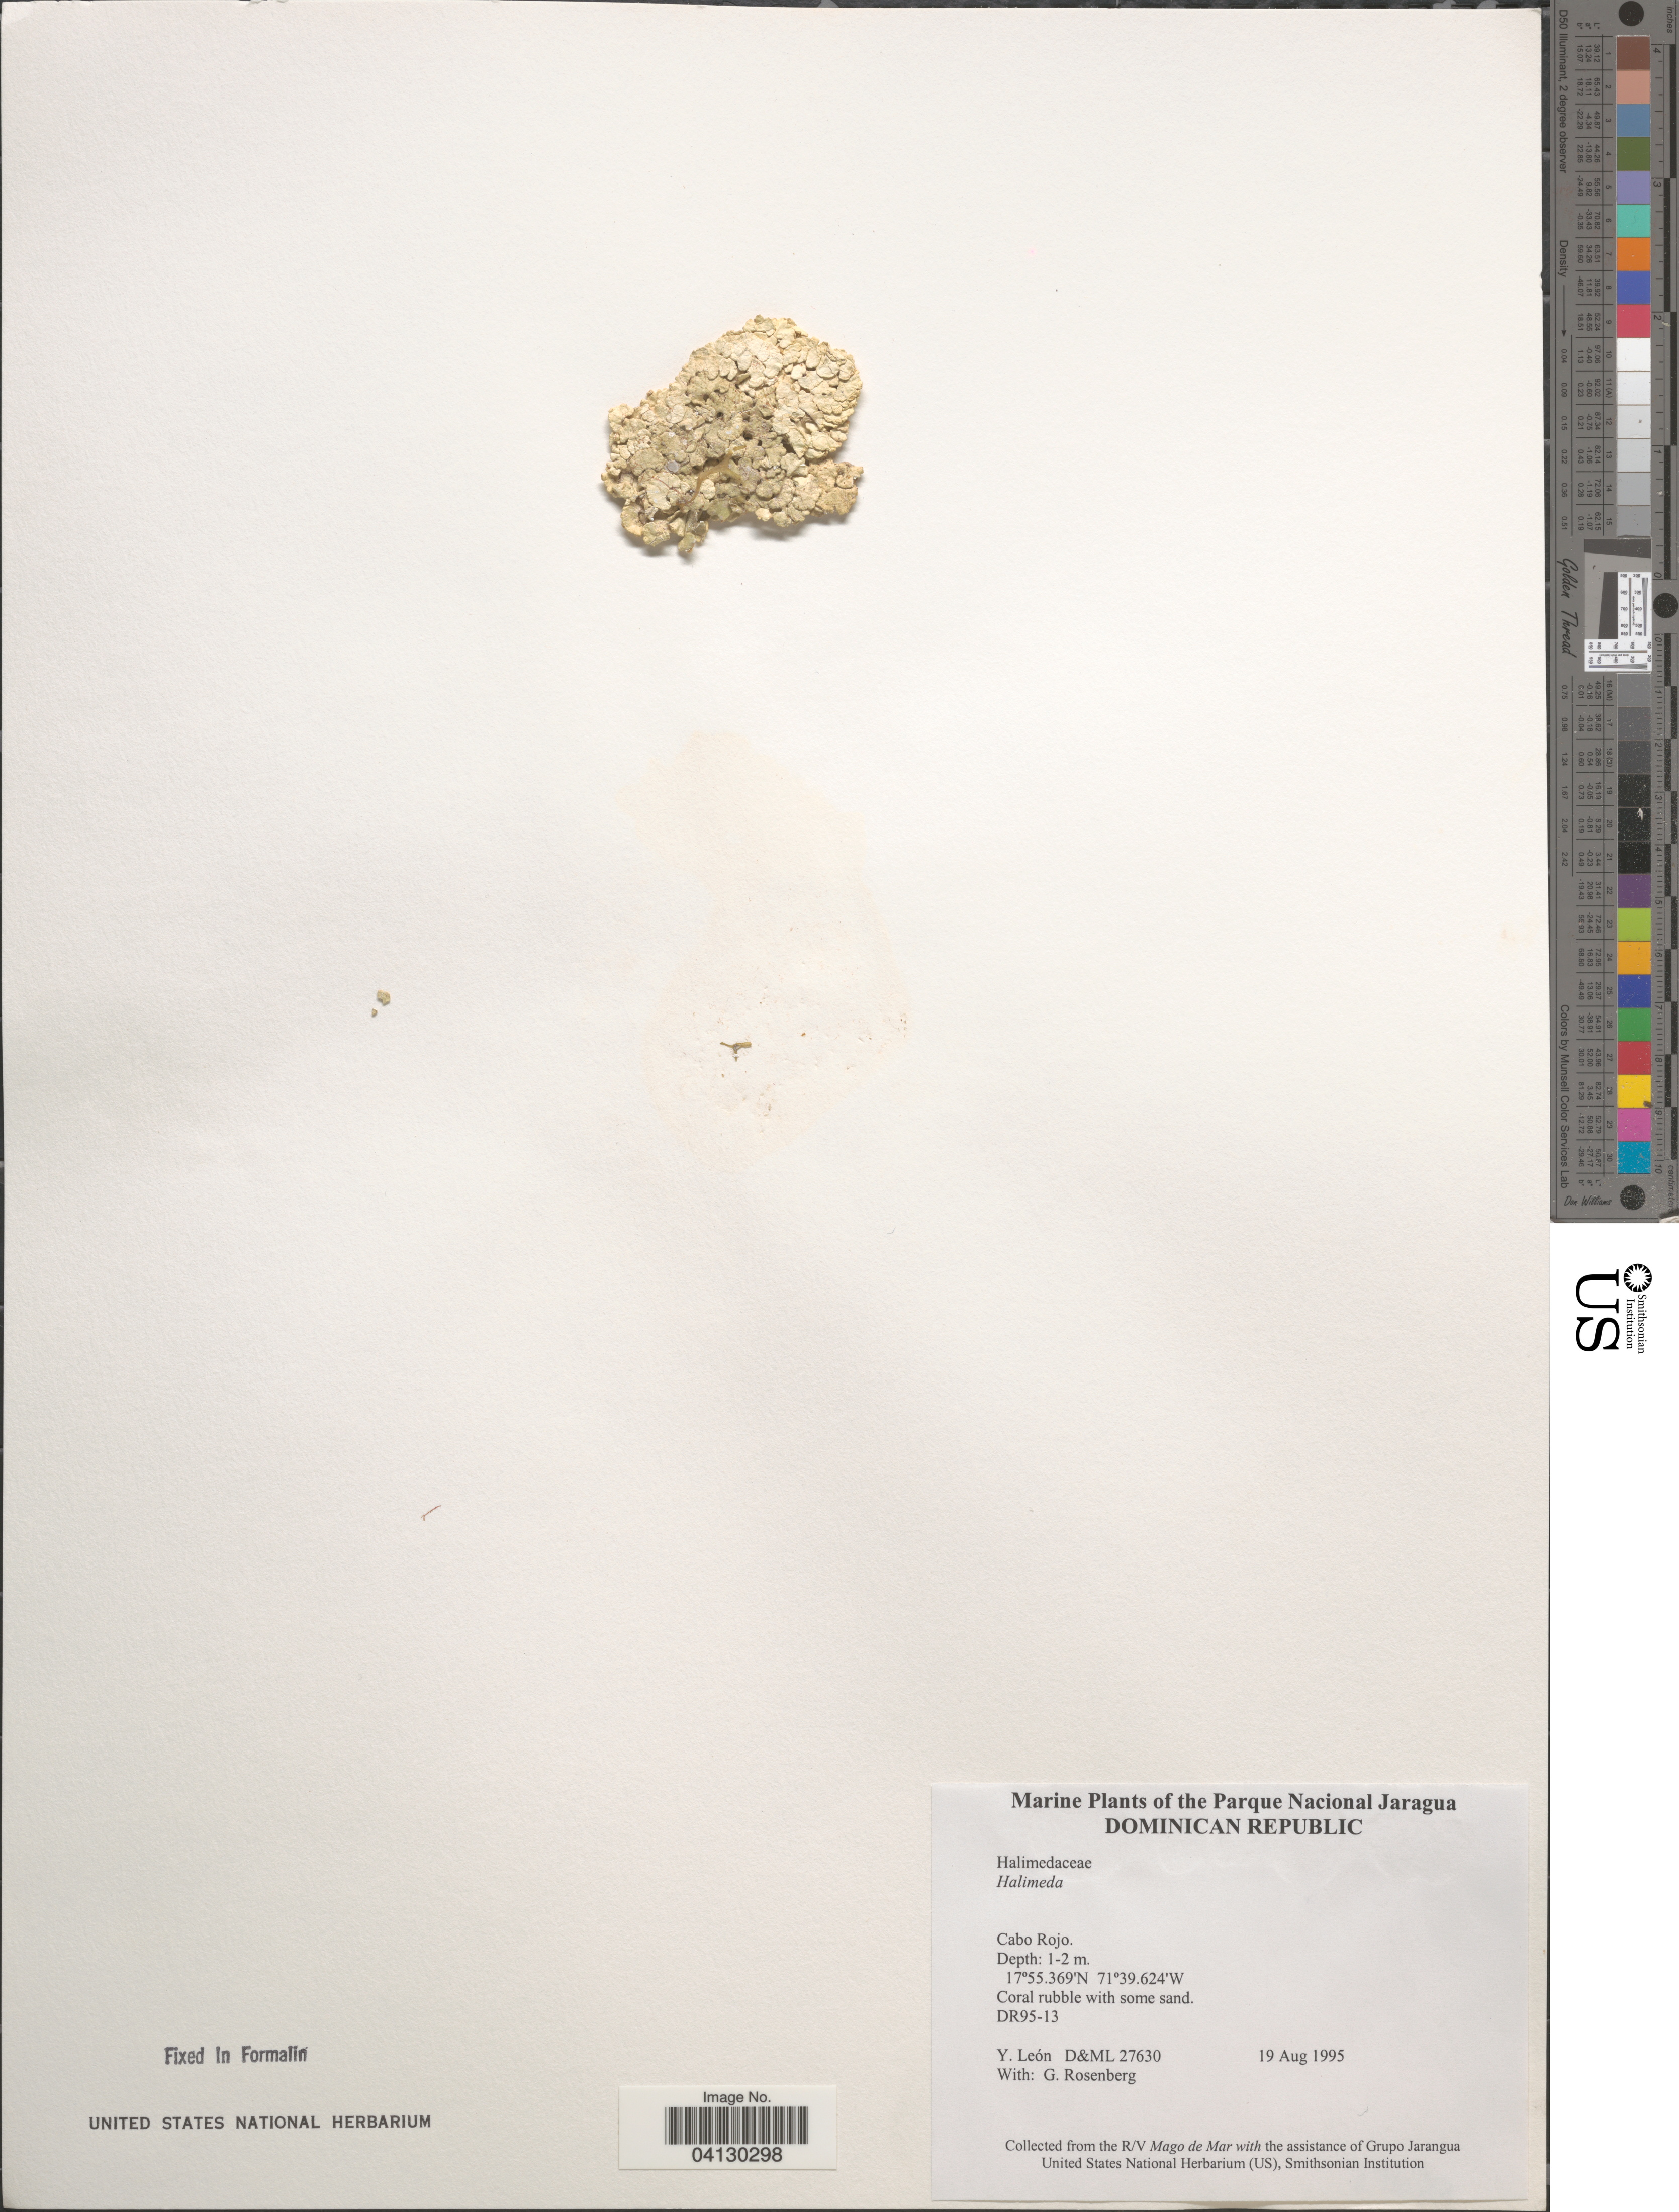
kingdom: Plantae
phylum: Chlorophyta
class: Ulvophyceae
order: Bryopsidales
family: Halimedaceae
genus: Halimeda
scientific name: Halimeda sp.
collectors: Y. León & G. Rosenberg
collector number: D&ML27630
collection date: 1995-08-19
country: Dominican Republic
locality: The Parque Nacional Jaragua. Cabo Rojo.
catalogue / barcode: US 328926